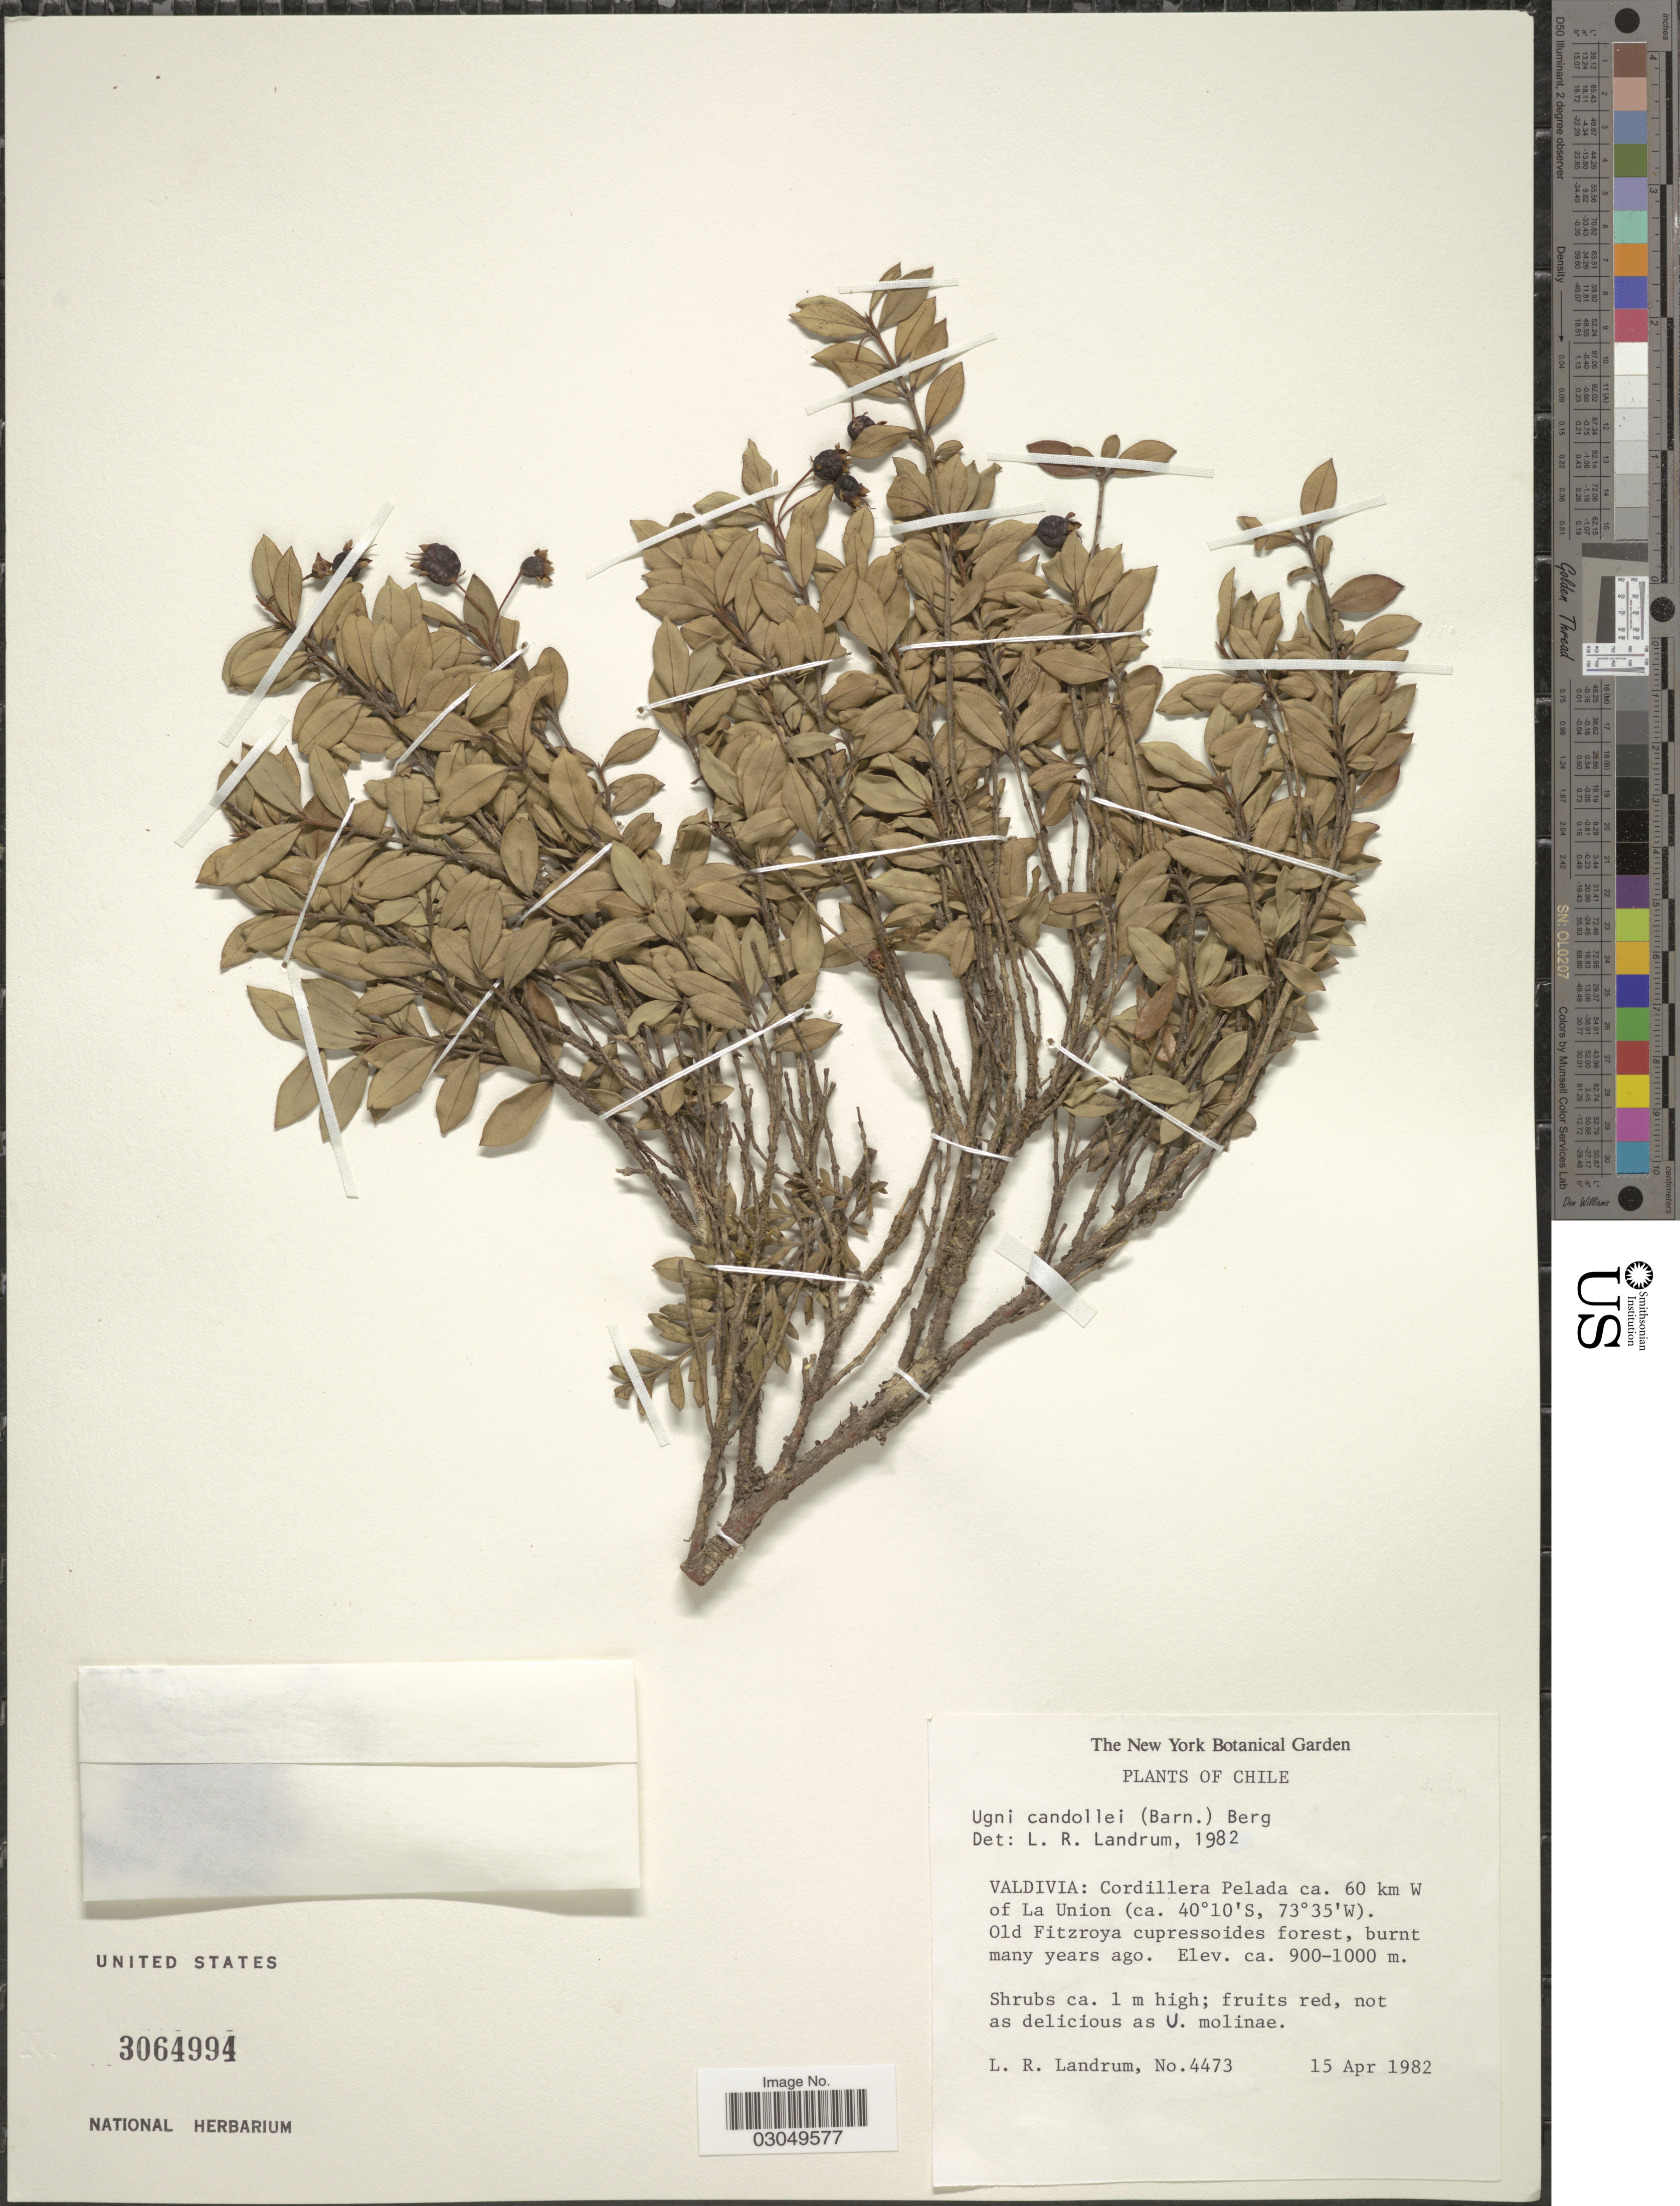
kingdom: Plantae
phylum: Tracheophyta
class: Magnoliopsida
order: Myrtales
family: Myrtaceae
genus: Ugni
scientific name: Ugni candollei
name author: (Barnéoud) O. Berg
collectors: L. R. Landrum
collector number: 4473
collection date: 1982-04-15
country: Chile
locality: Valdivia: Cordillera Pelada ca. 60 km W of La Union.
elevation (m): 900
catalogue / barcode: US 3064994